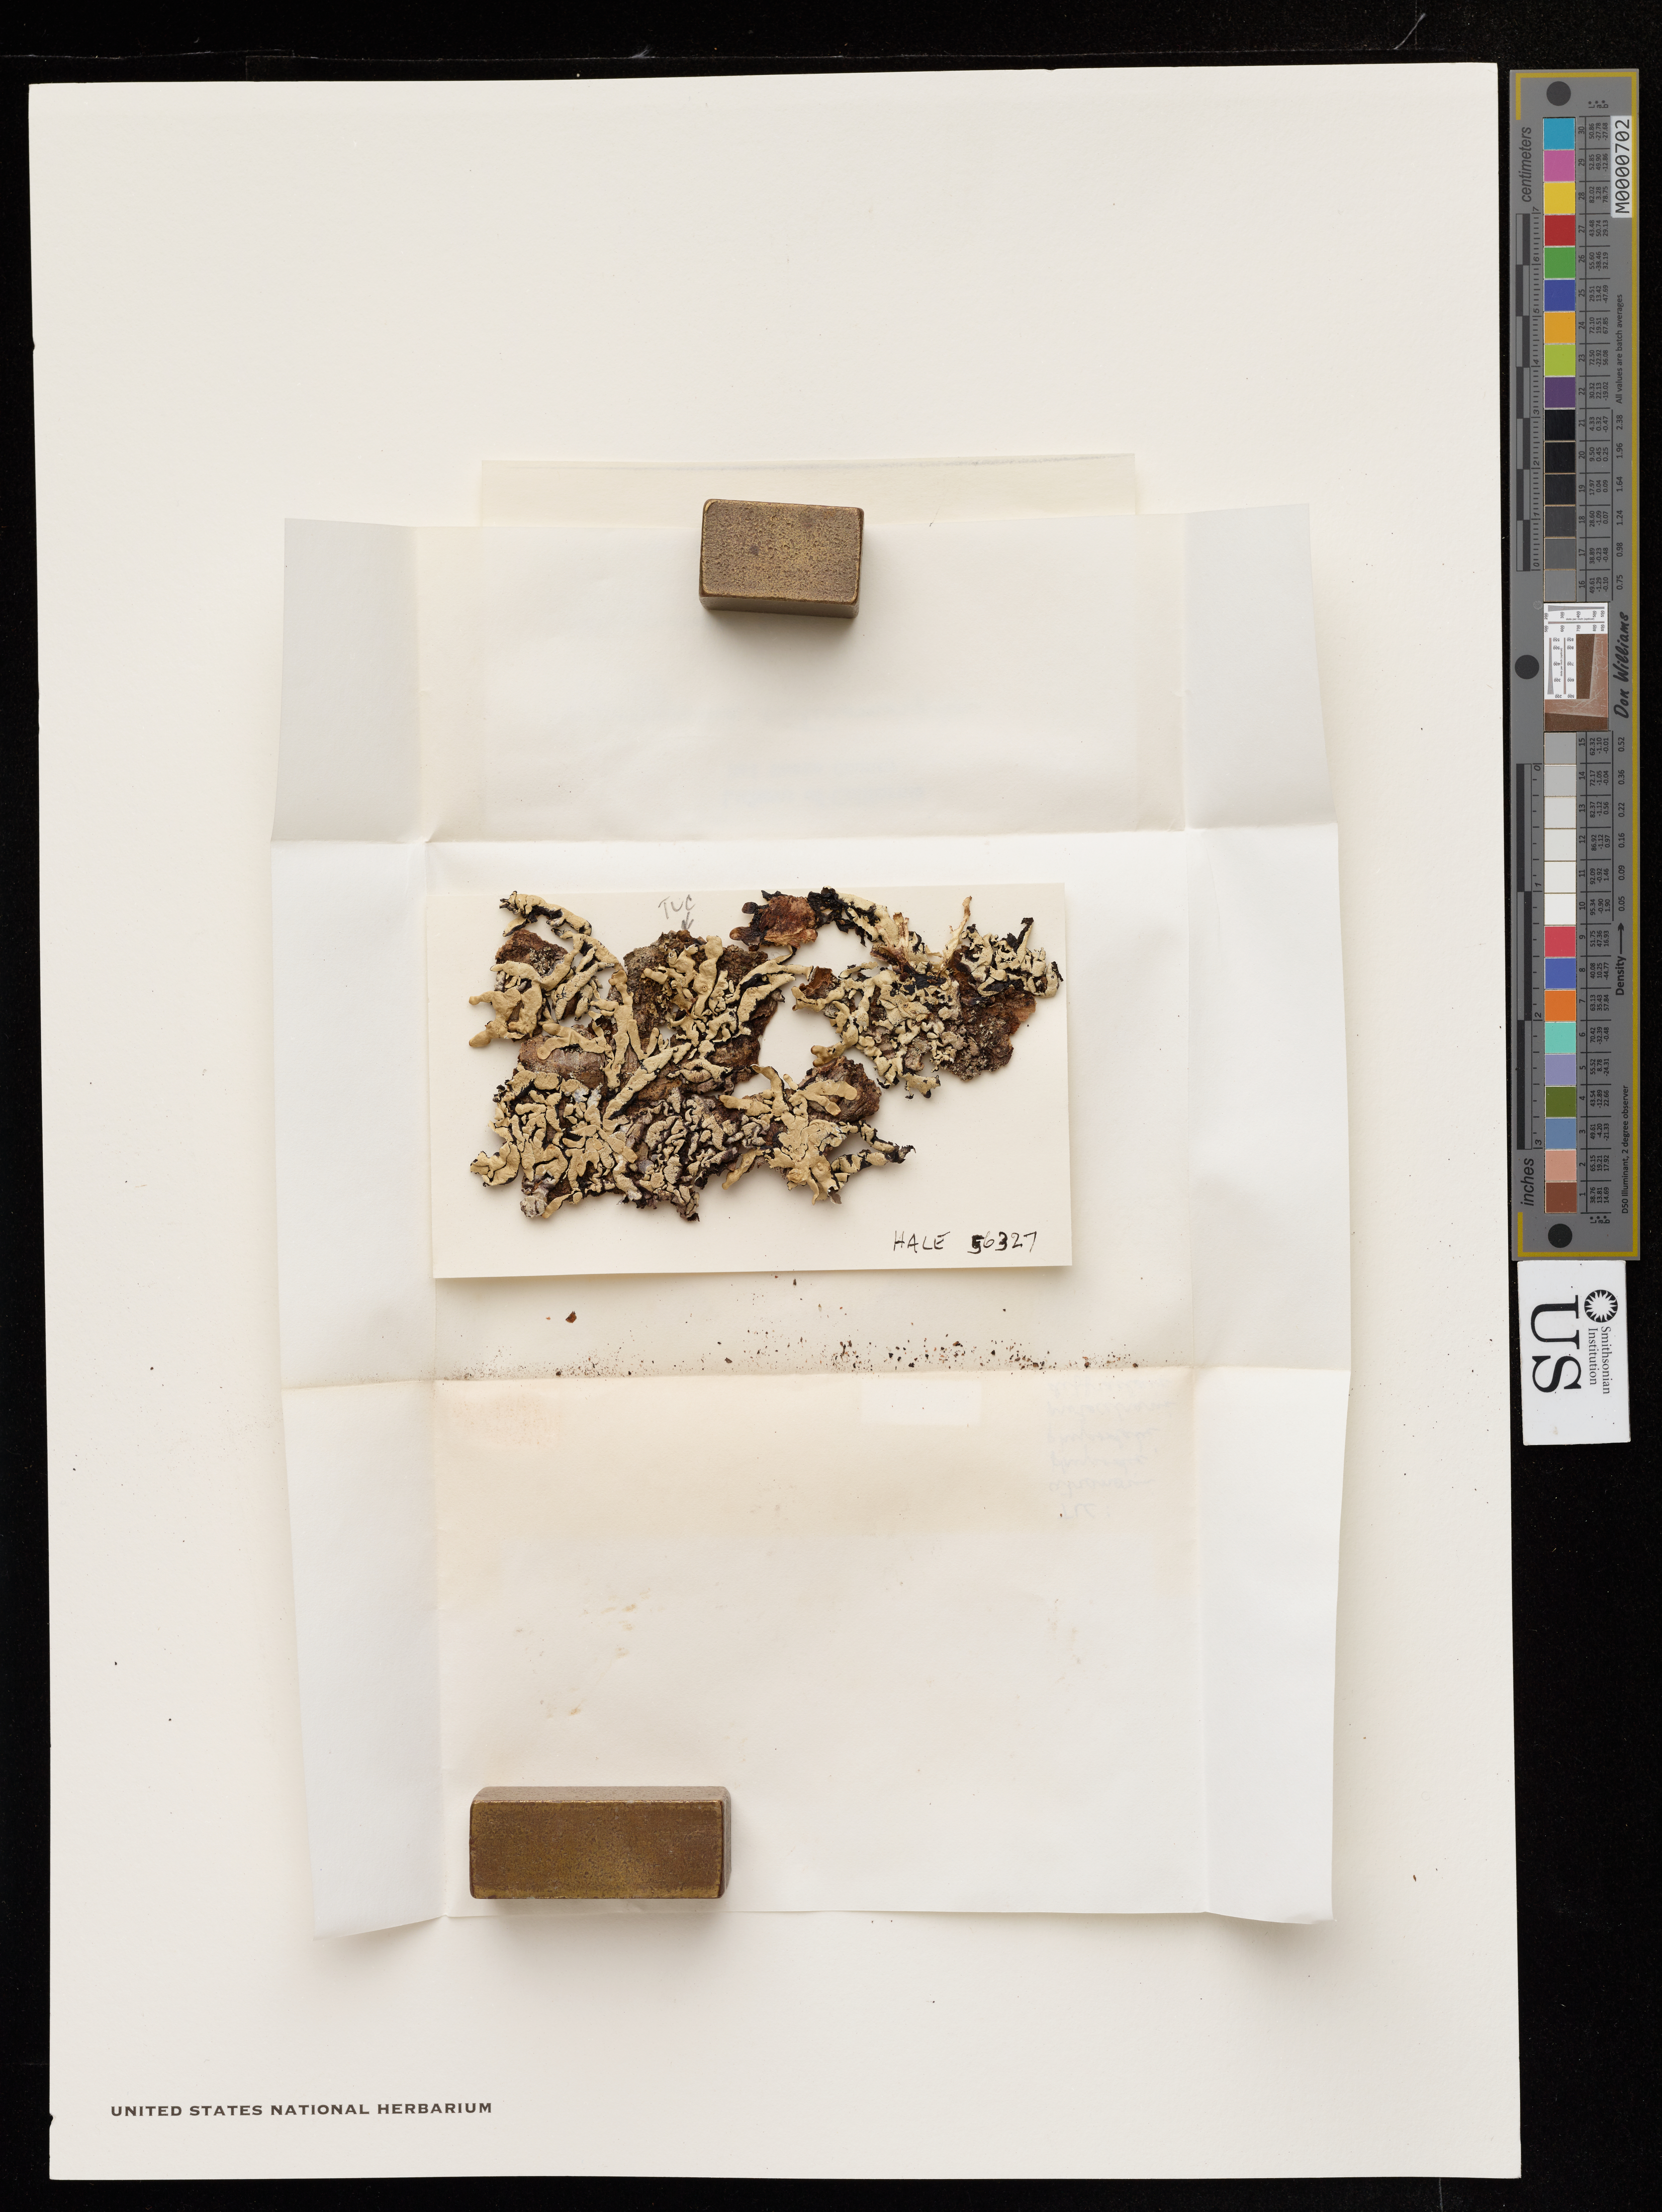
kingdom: Fungi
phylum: Ascomycota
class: Lecanoromycetes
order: Lecanorales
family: Parmeliaceae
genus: Hypogymnia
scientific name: Hypogymnia enteromorpha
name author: (Ach.) Nyl.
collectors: M. Hale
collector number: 56327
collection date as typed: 22 Jul 1980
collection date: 1980-07-22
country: United States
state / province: California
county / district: Del Norte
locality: Hwy 199 at oregon border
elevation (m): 0